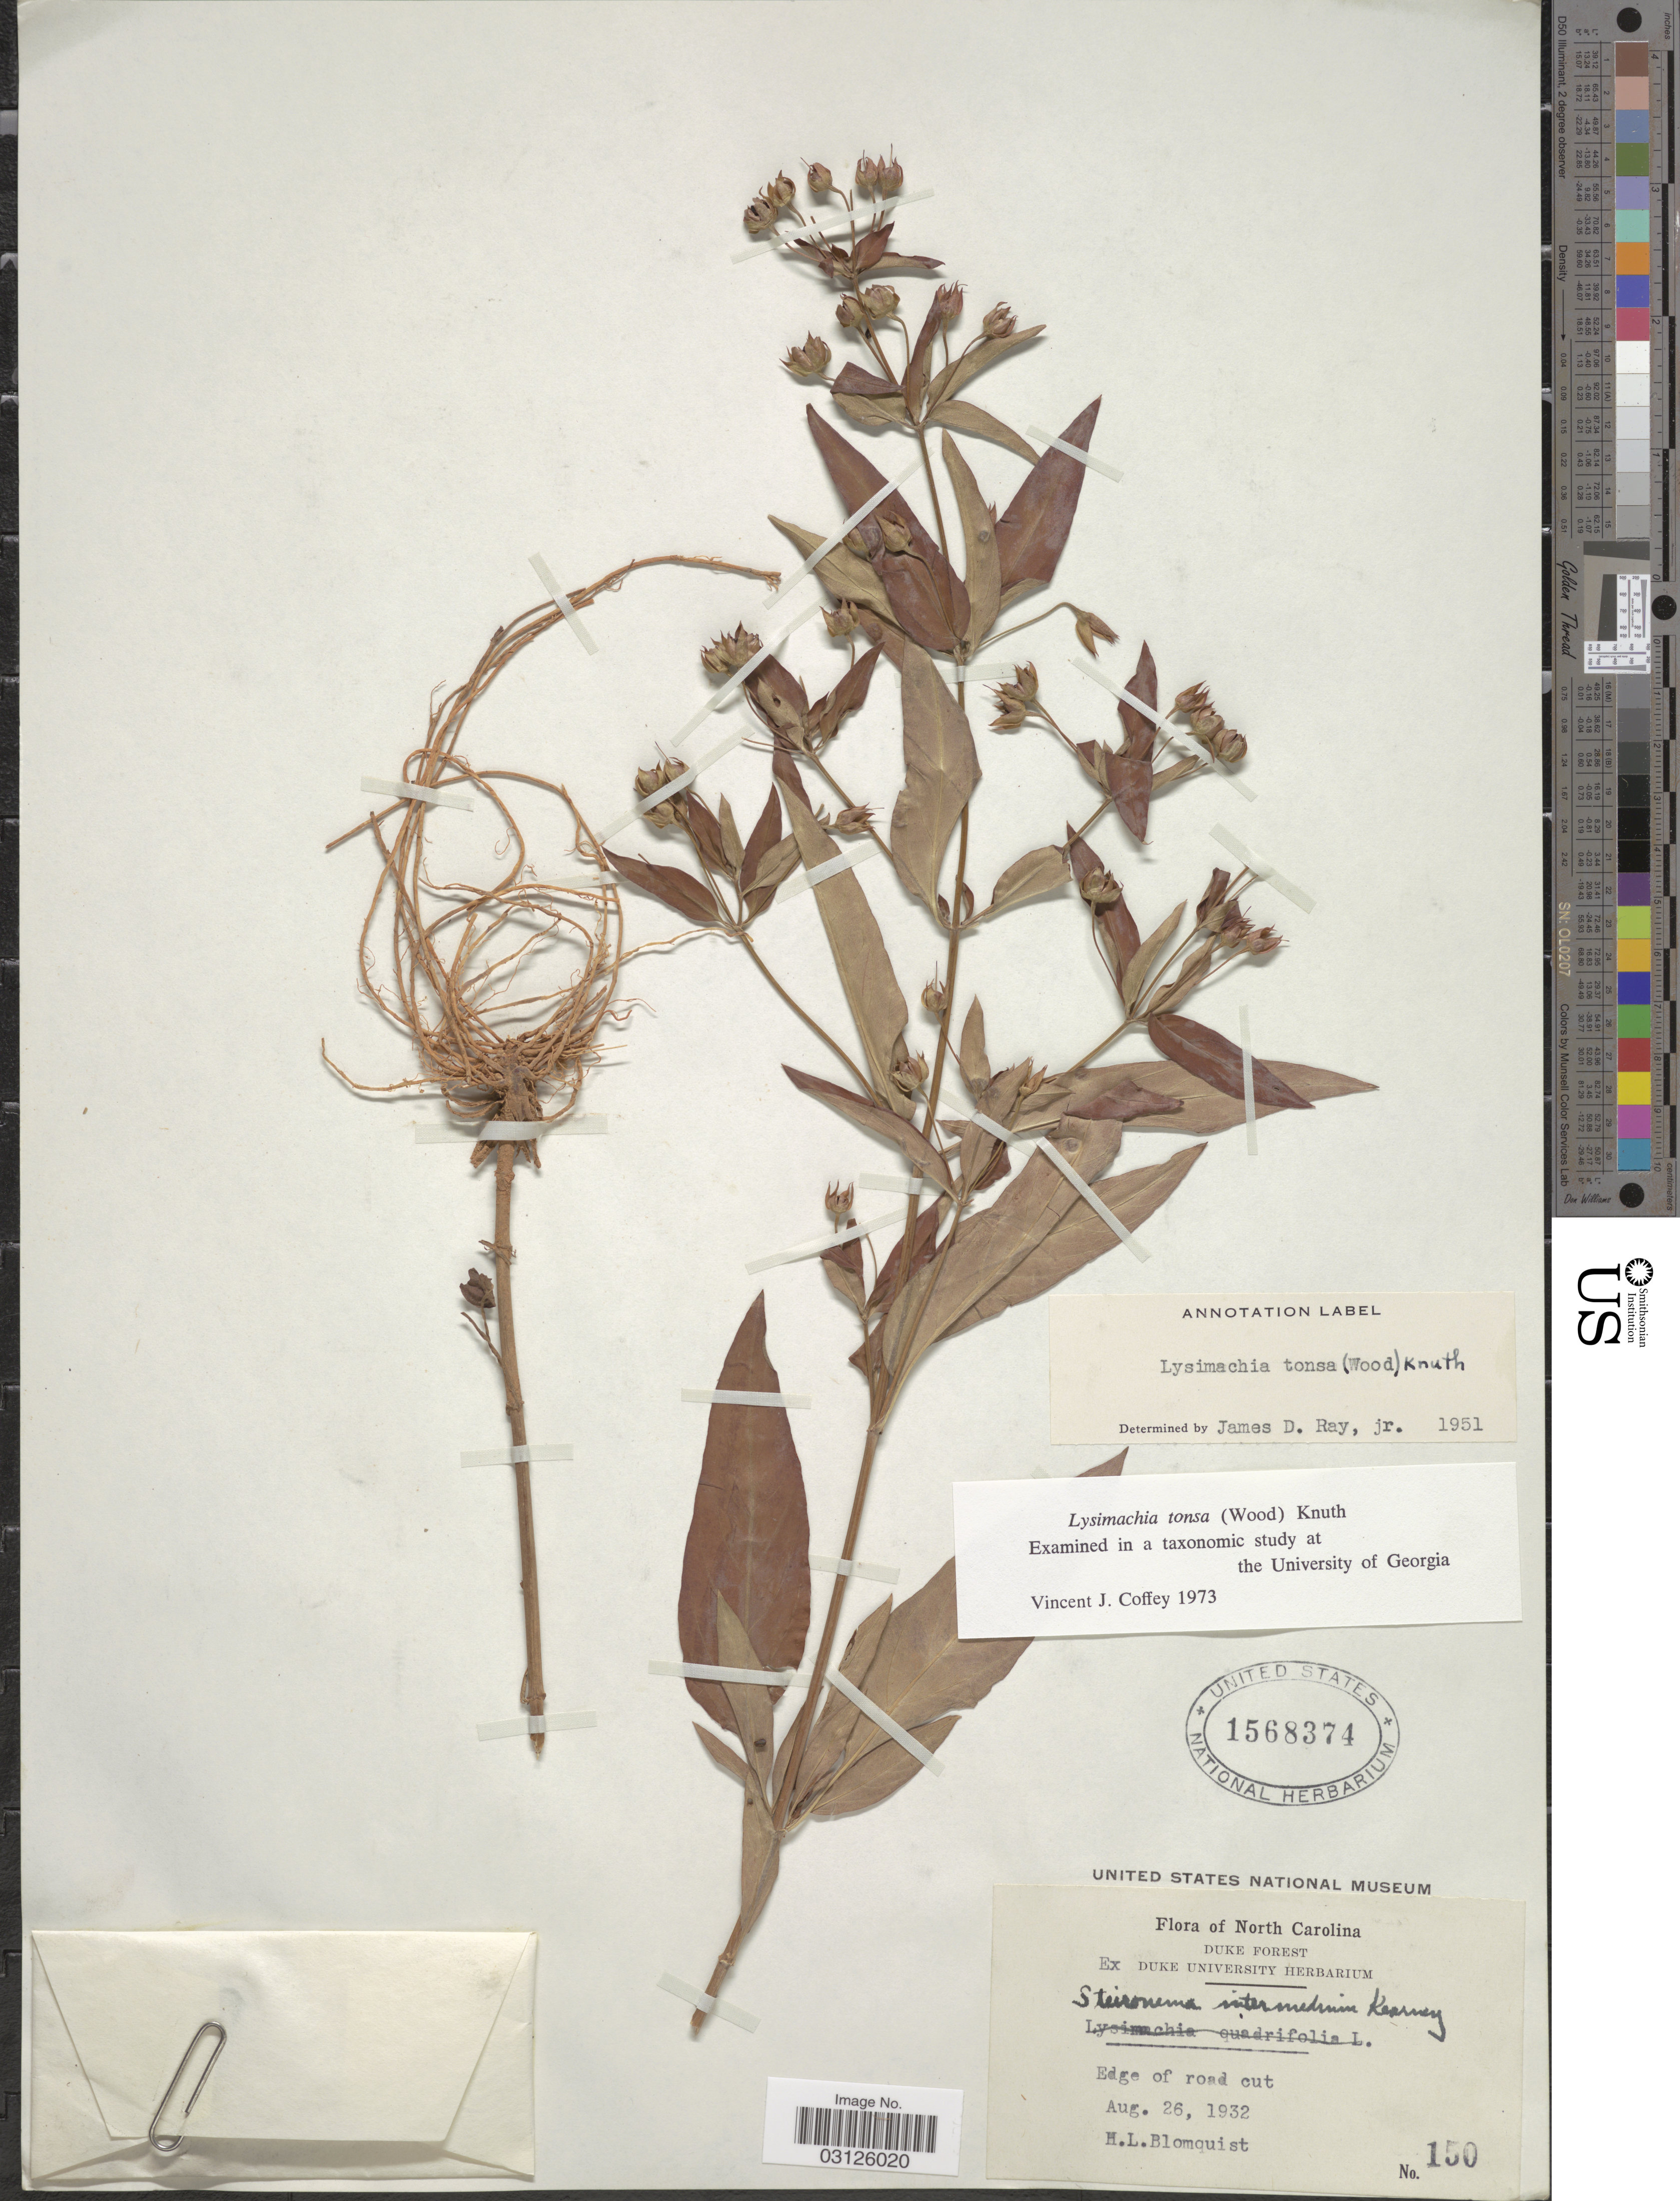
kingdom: Plantae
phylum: Tracheophyta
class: Magnoliopsida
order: Ericales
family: Primulaceae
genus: Lysimachia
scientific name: Lysimachia tonsa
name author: (Alph. Wood) Alph. Wood ex R. Knuth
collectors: H. Blomquist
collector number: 150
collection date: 1932-08-26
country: United States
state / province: North Carolina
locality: Edge of road cut.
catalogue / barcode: US 1568374